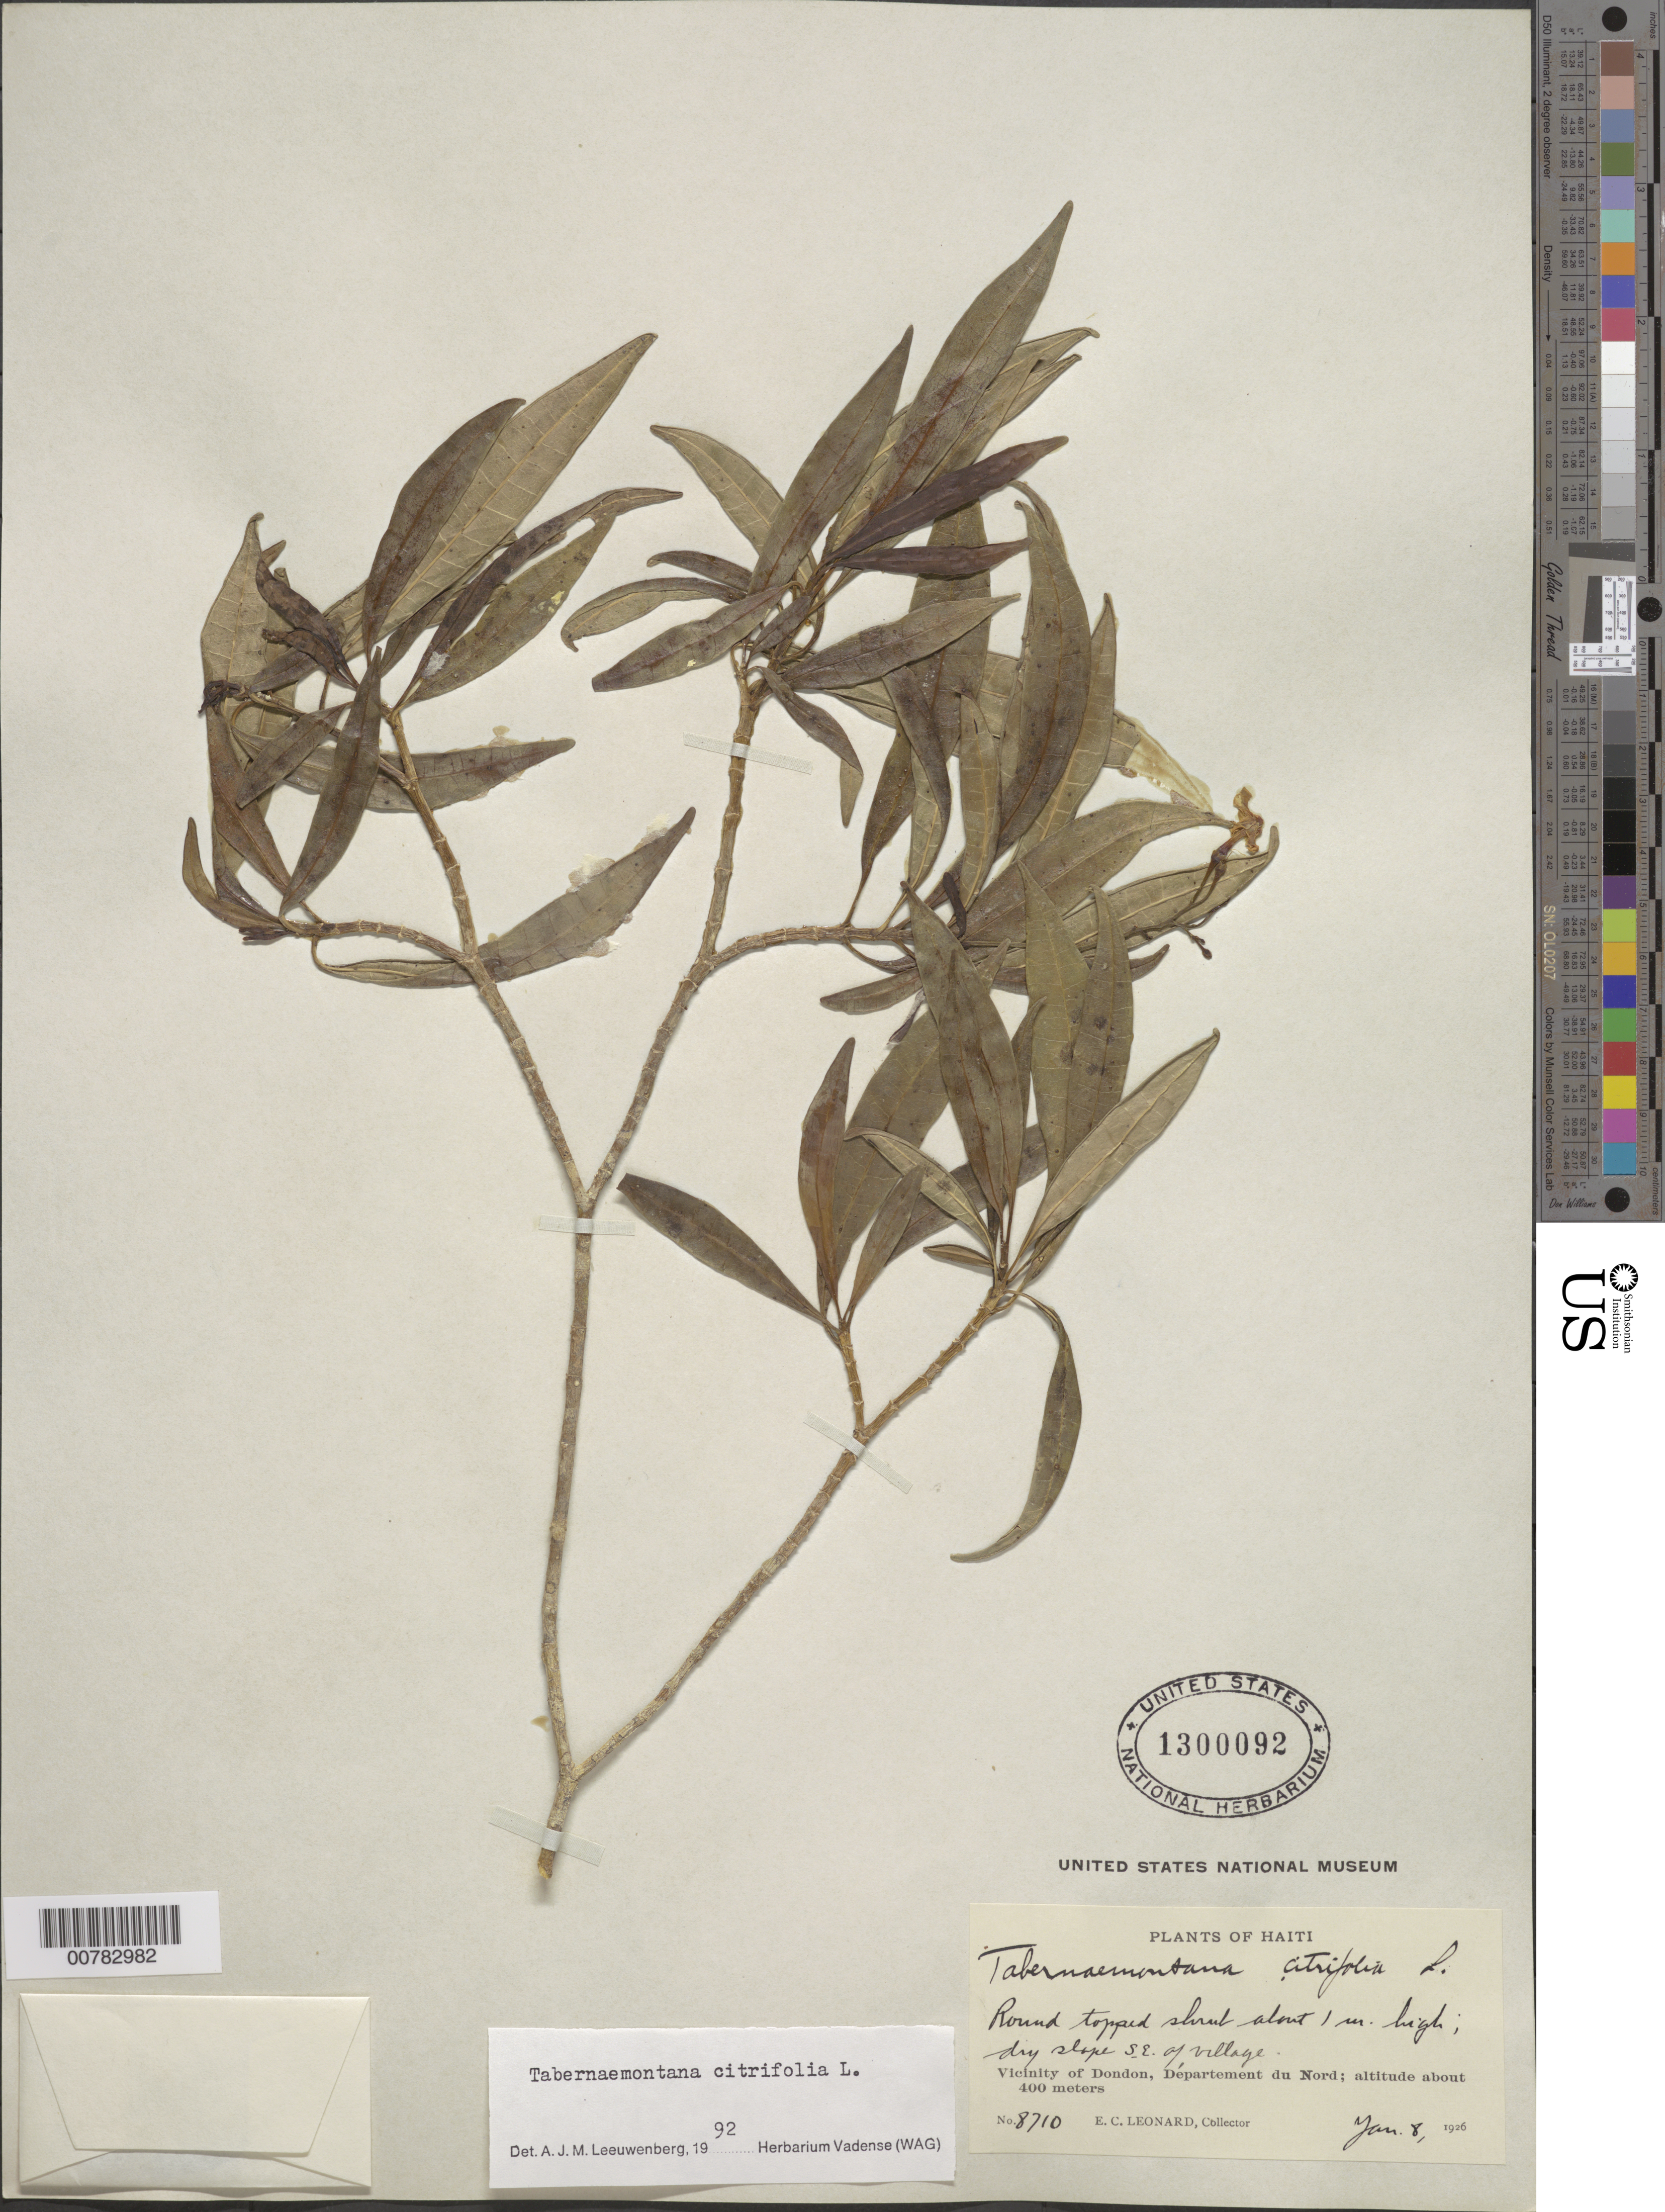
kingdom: Plantae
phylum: Tracheophyta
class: Magnoliopsida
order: Gentianales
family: Apocynaceae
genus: Tabernaemontana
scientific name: Tabernaemontana citrifolia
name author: L.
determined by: Leeuwenberg, A. J. M.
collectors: E. C. Leonard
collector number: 8710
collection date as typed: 08 Jan 1926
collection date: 1926-01-08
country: Haiti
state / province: Nord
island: Hispaniola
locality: Vicinity of Dondon, S.E. of village.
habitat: Dry slope.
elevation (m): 400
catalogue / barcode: US 1300092